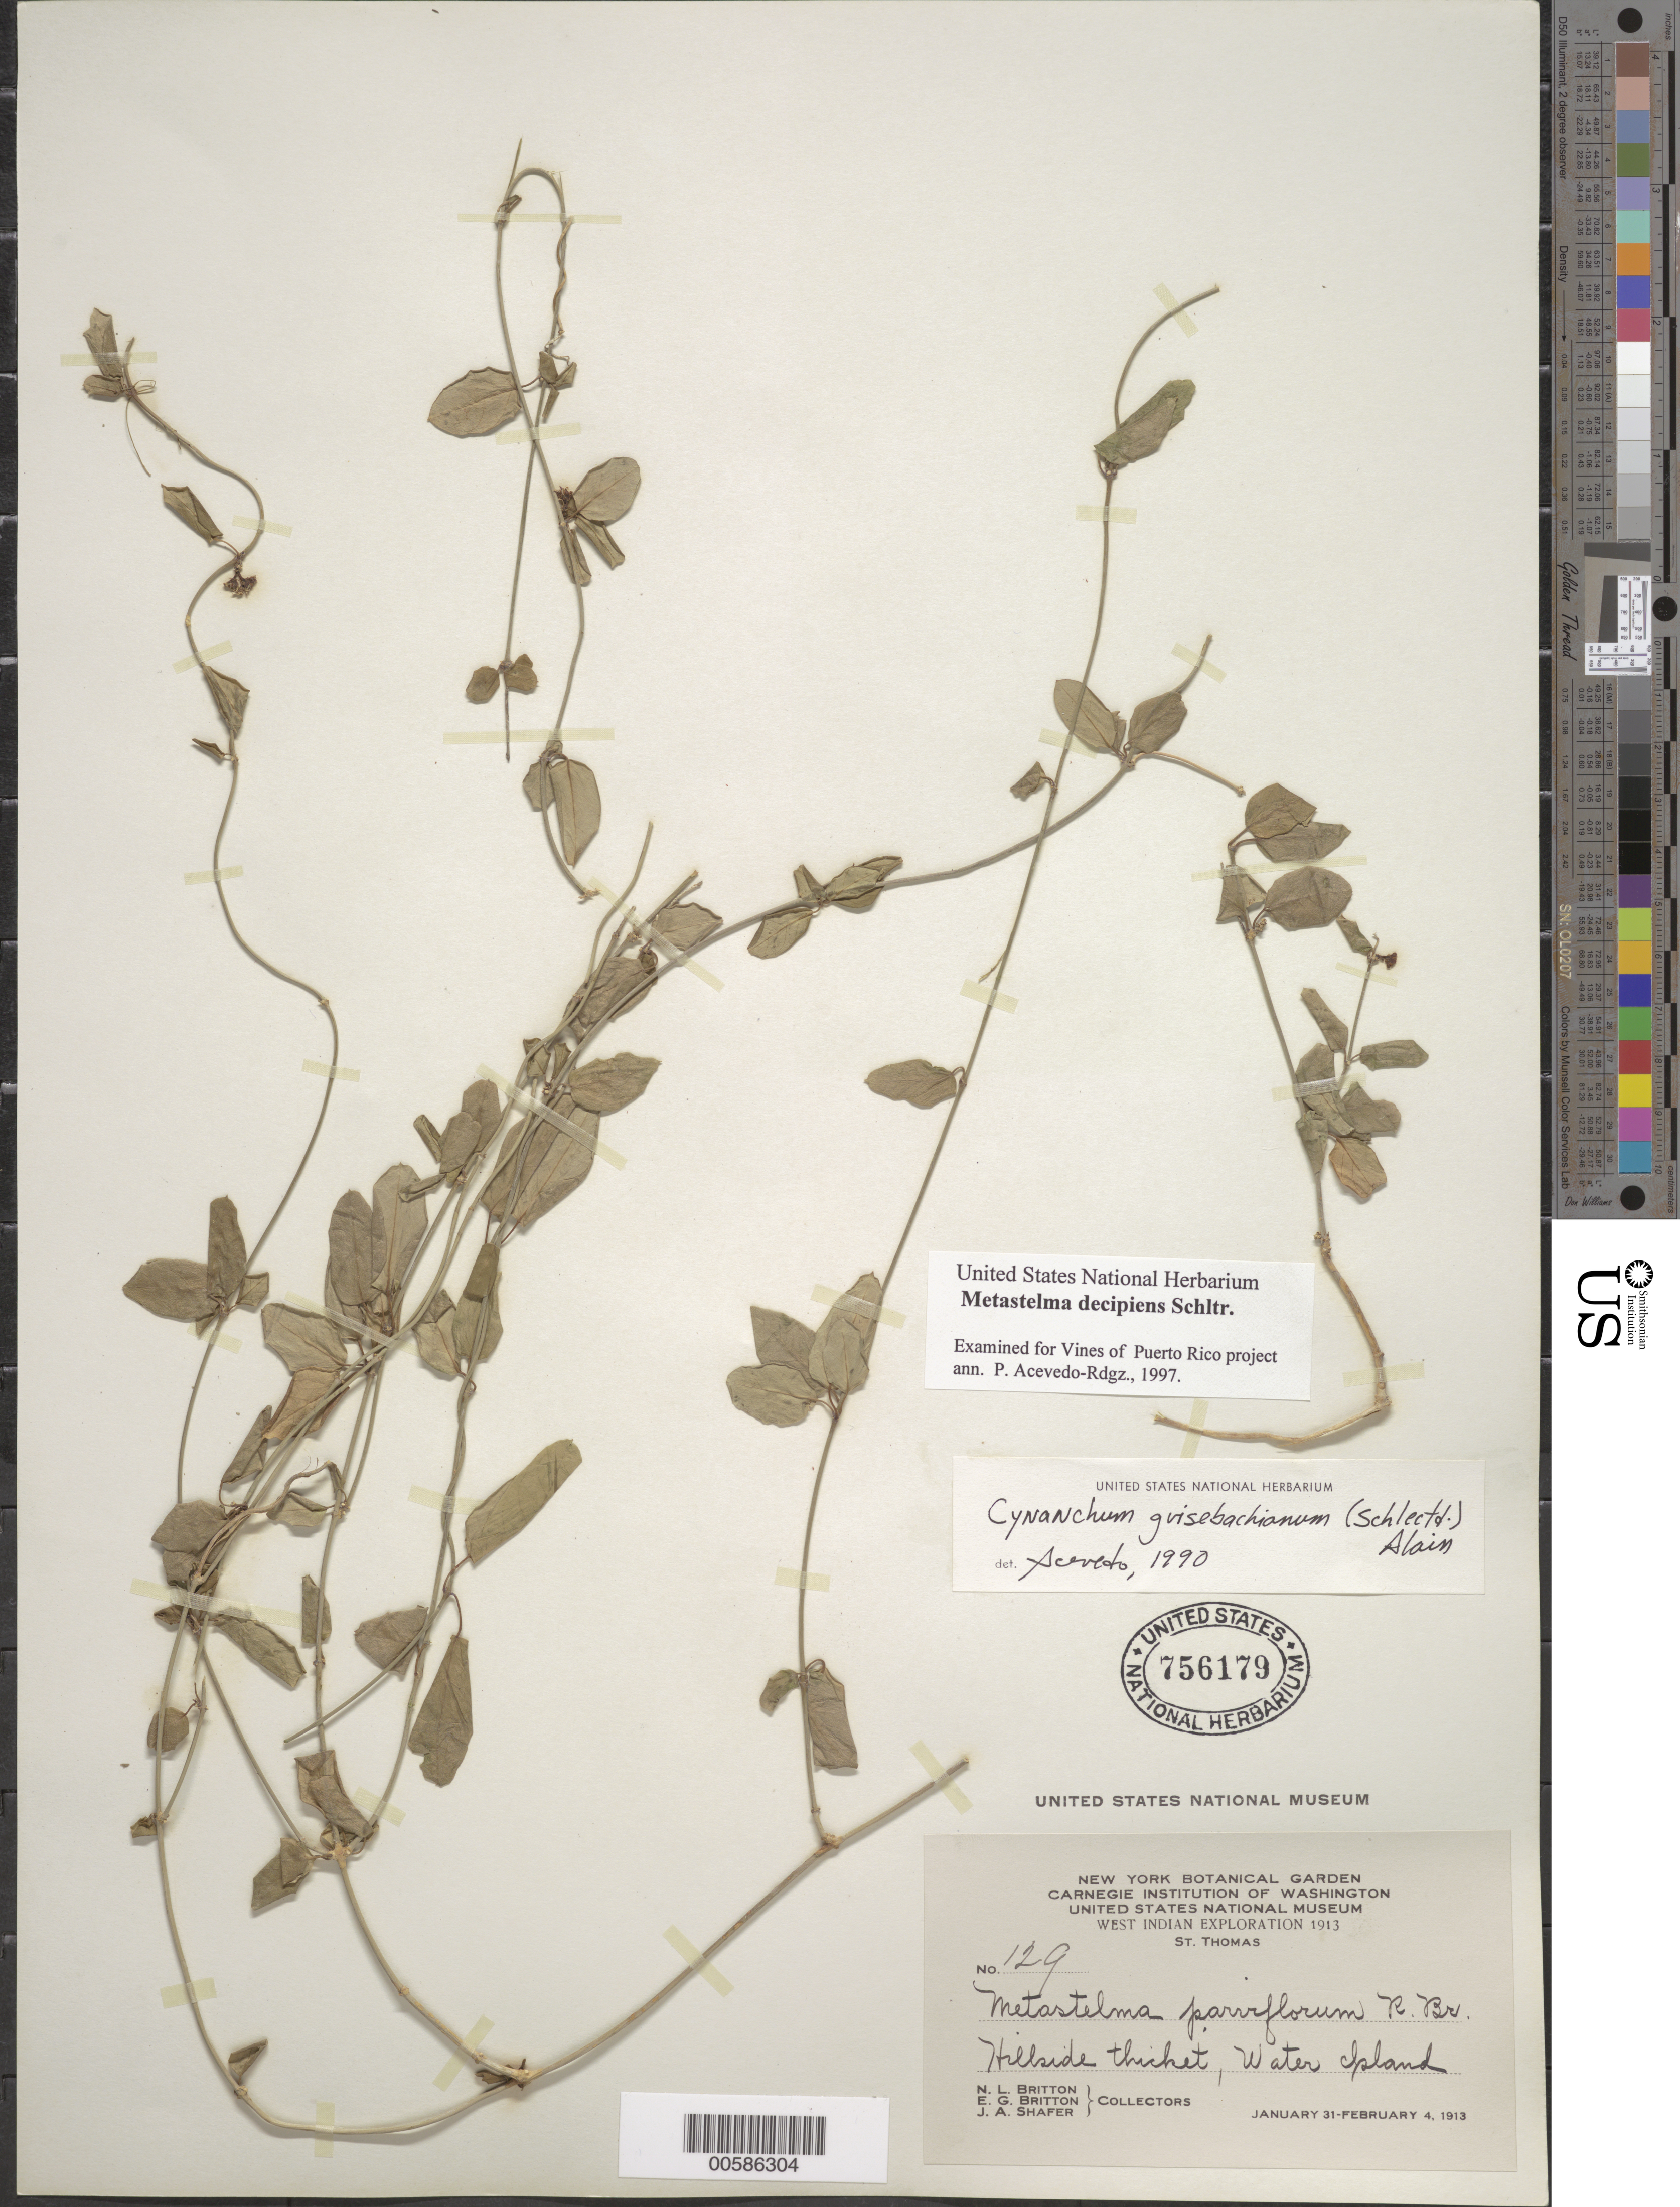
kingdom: Plantae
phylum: Tracheophyta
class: Magnoliopsida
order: Gentianales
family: Apocynaceae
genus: Metastelma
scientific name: Metastelma decipiens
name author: Pittier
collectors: N. Britton, E. G. Britton & J. A. Shafer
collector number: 129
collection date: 1913-01-31/1913-02-04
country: U.S. Virgin Islands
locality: West Indian, St. Thomas.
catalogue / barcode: US 756179